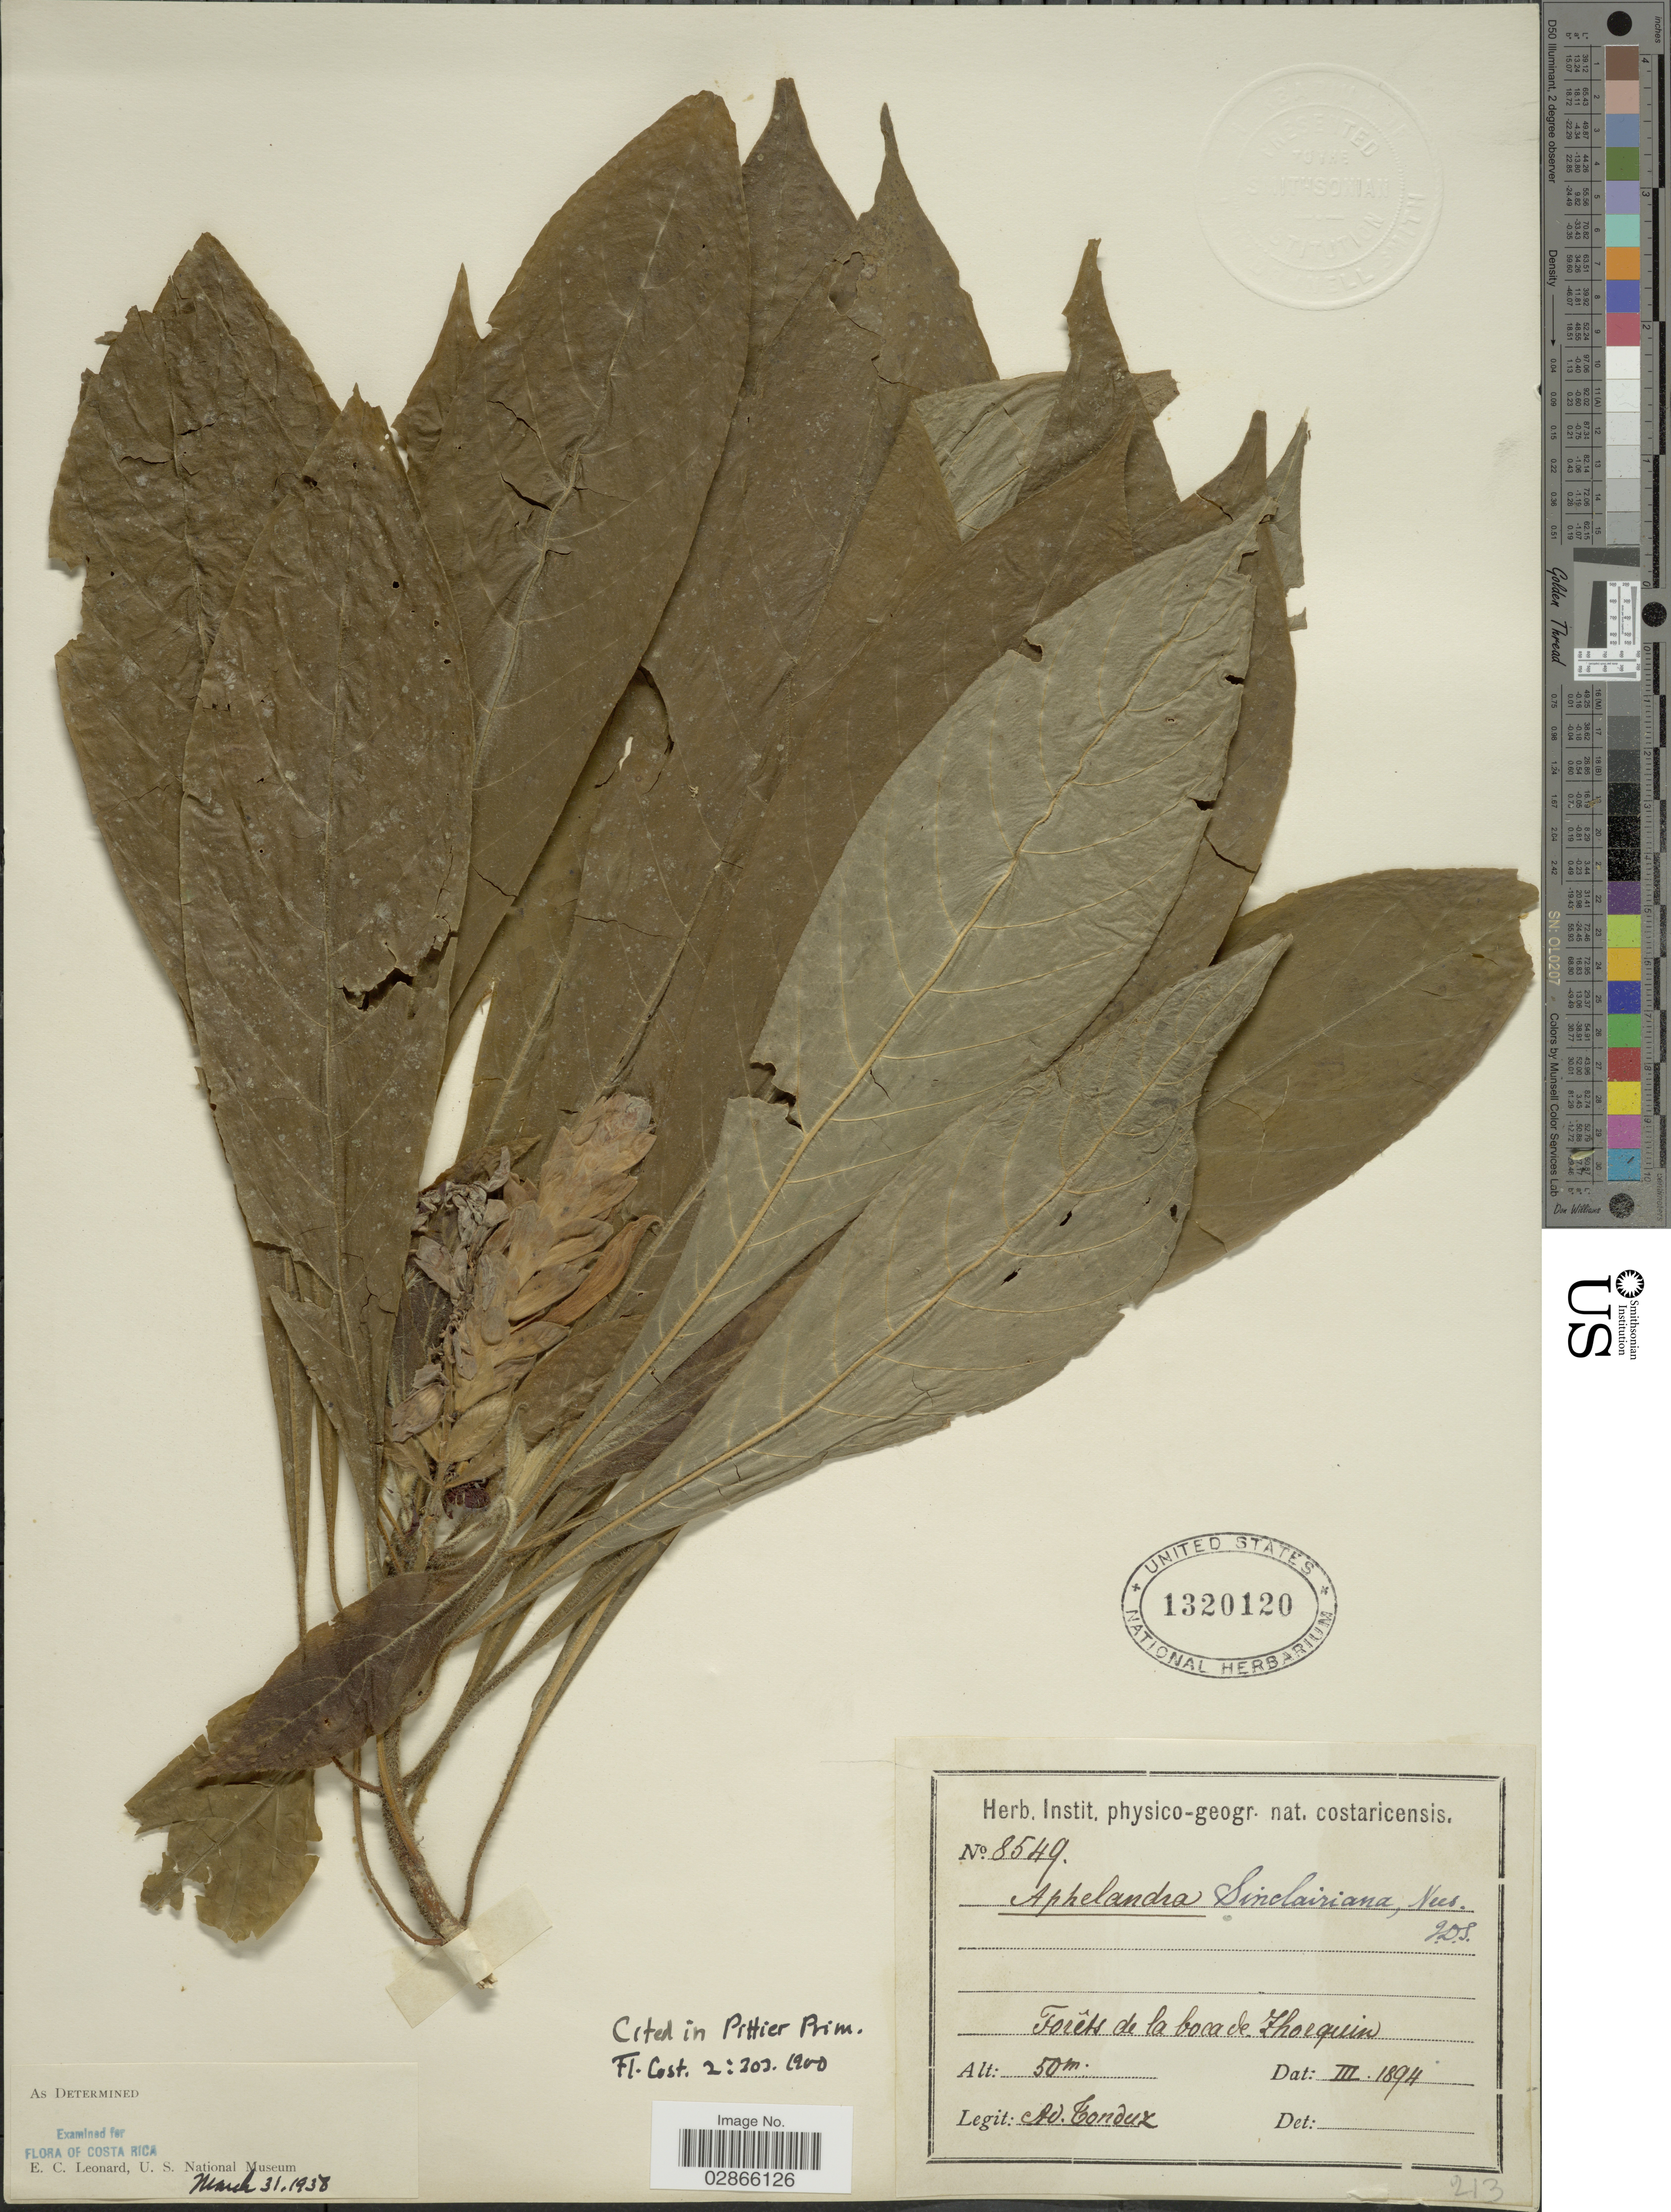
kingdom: Plantae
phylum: Tracheophyta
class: Magnoliopsida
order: Lamiales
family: Acanthaceae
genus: Aphelandra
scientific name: Aphelandra sinclairiana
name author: Nees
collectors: A. Tonduz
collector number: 8549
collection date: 1894-03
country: Costa Rica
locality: Forêts de la boca de Zhorquin.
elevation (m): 50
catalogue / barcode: US 1320120